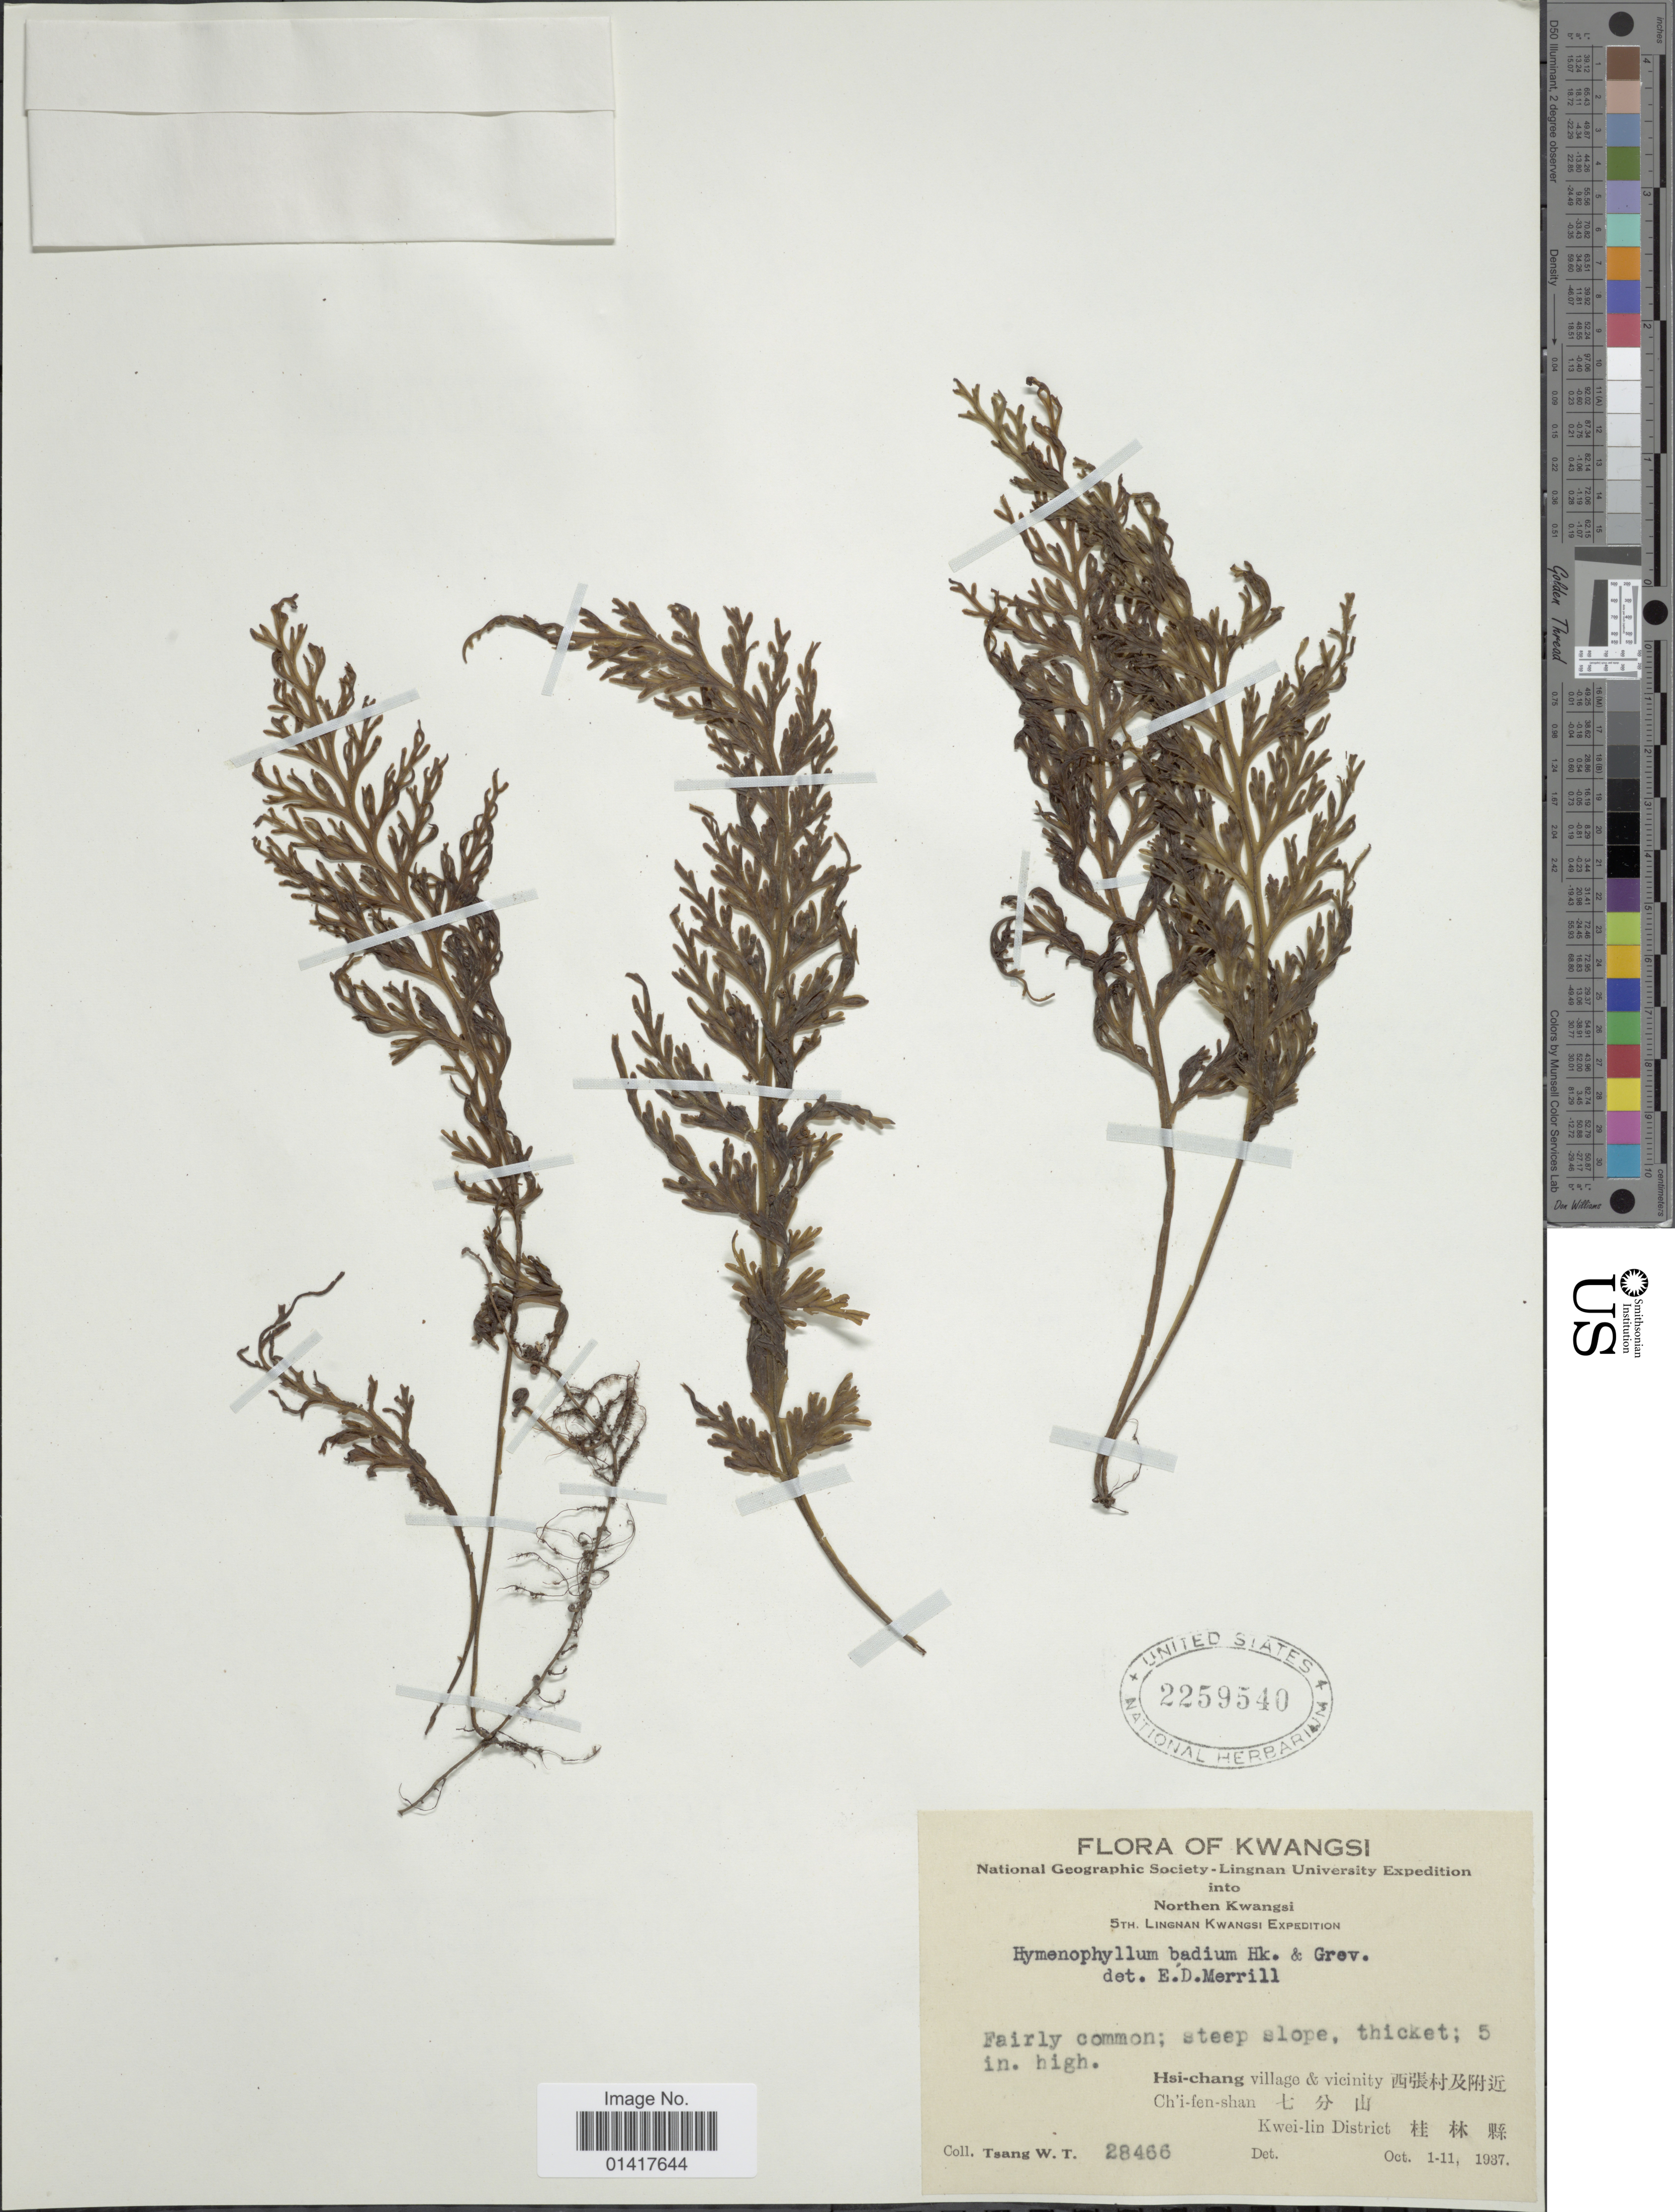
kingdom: Plantae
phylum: Tracheophyta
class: Polypodiopsida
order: Hymenophyllales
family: Hymenophyllaceae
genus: Hymenophyllum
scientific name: Hymenophyllum badium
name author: Hook. & Grev.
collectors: W. T. Tsang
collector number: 28466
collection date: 1937-10-01/1937-10-11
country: China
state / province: Guangxi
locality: Kwangsi. Northern Kwangsi. Hsi-chang villagfe & vicinity. Ch'i-fen-shan. Kwei-lin District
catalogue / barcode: US 2259540